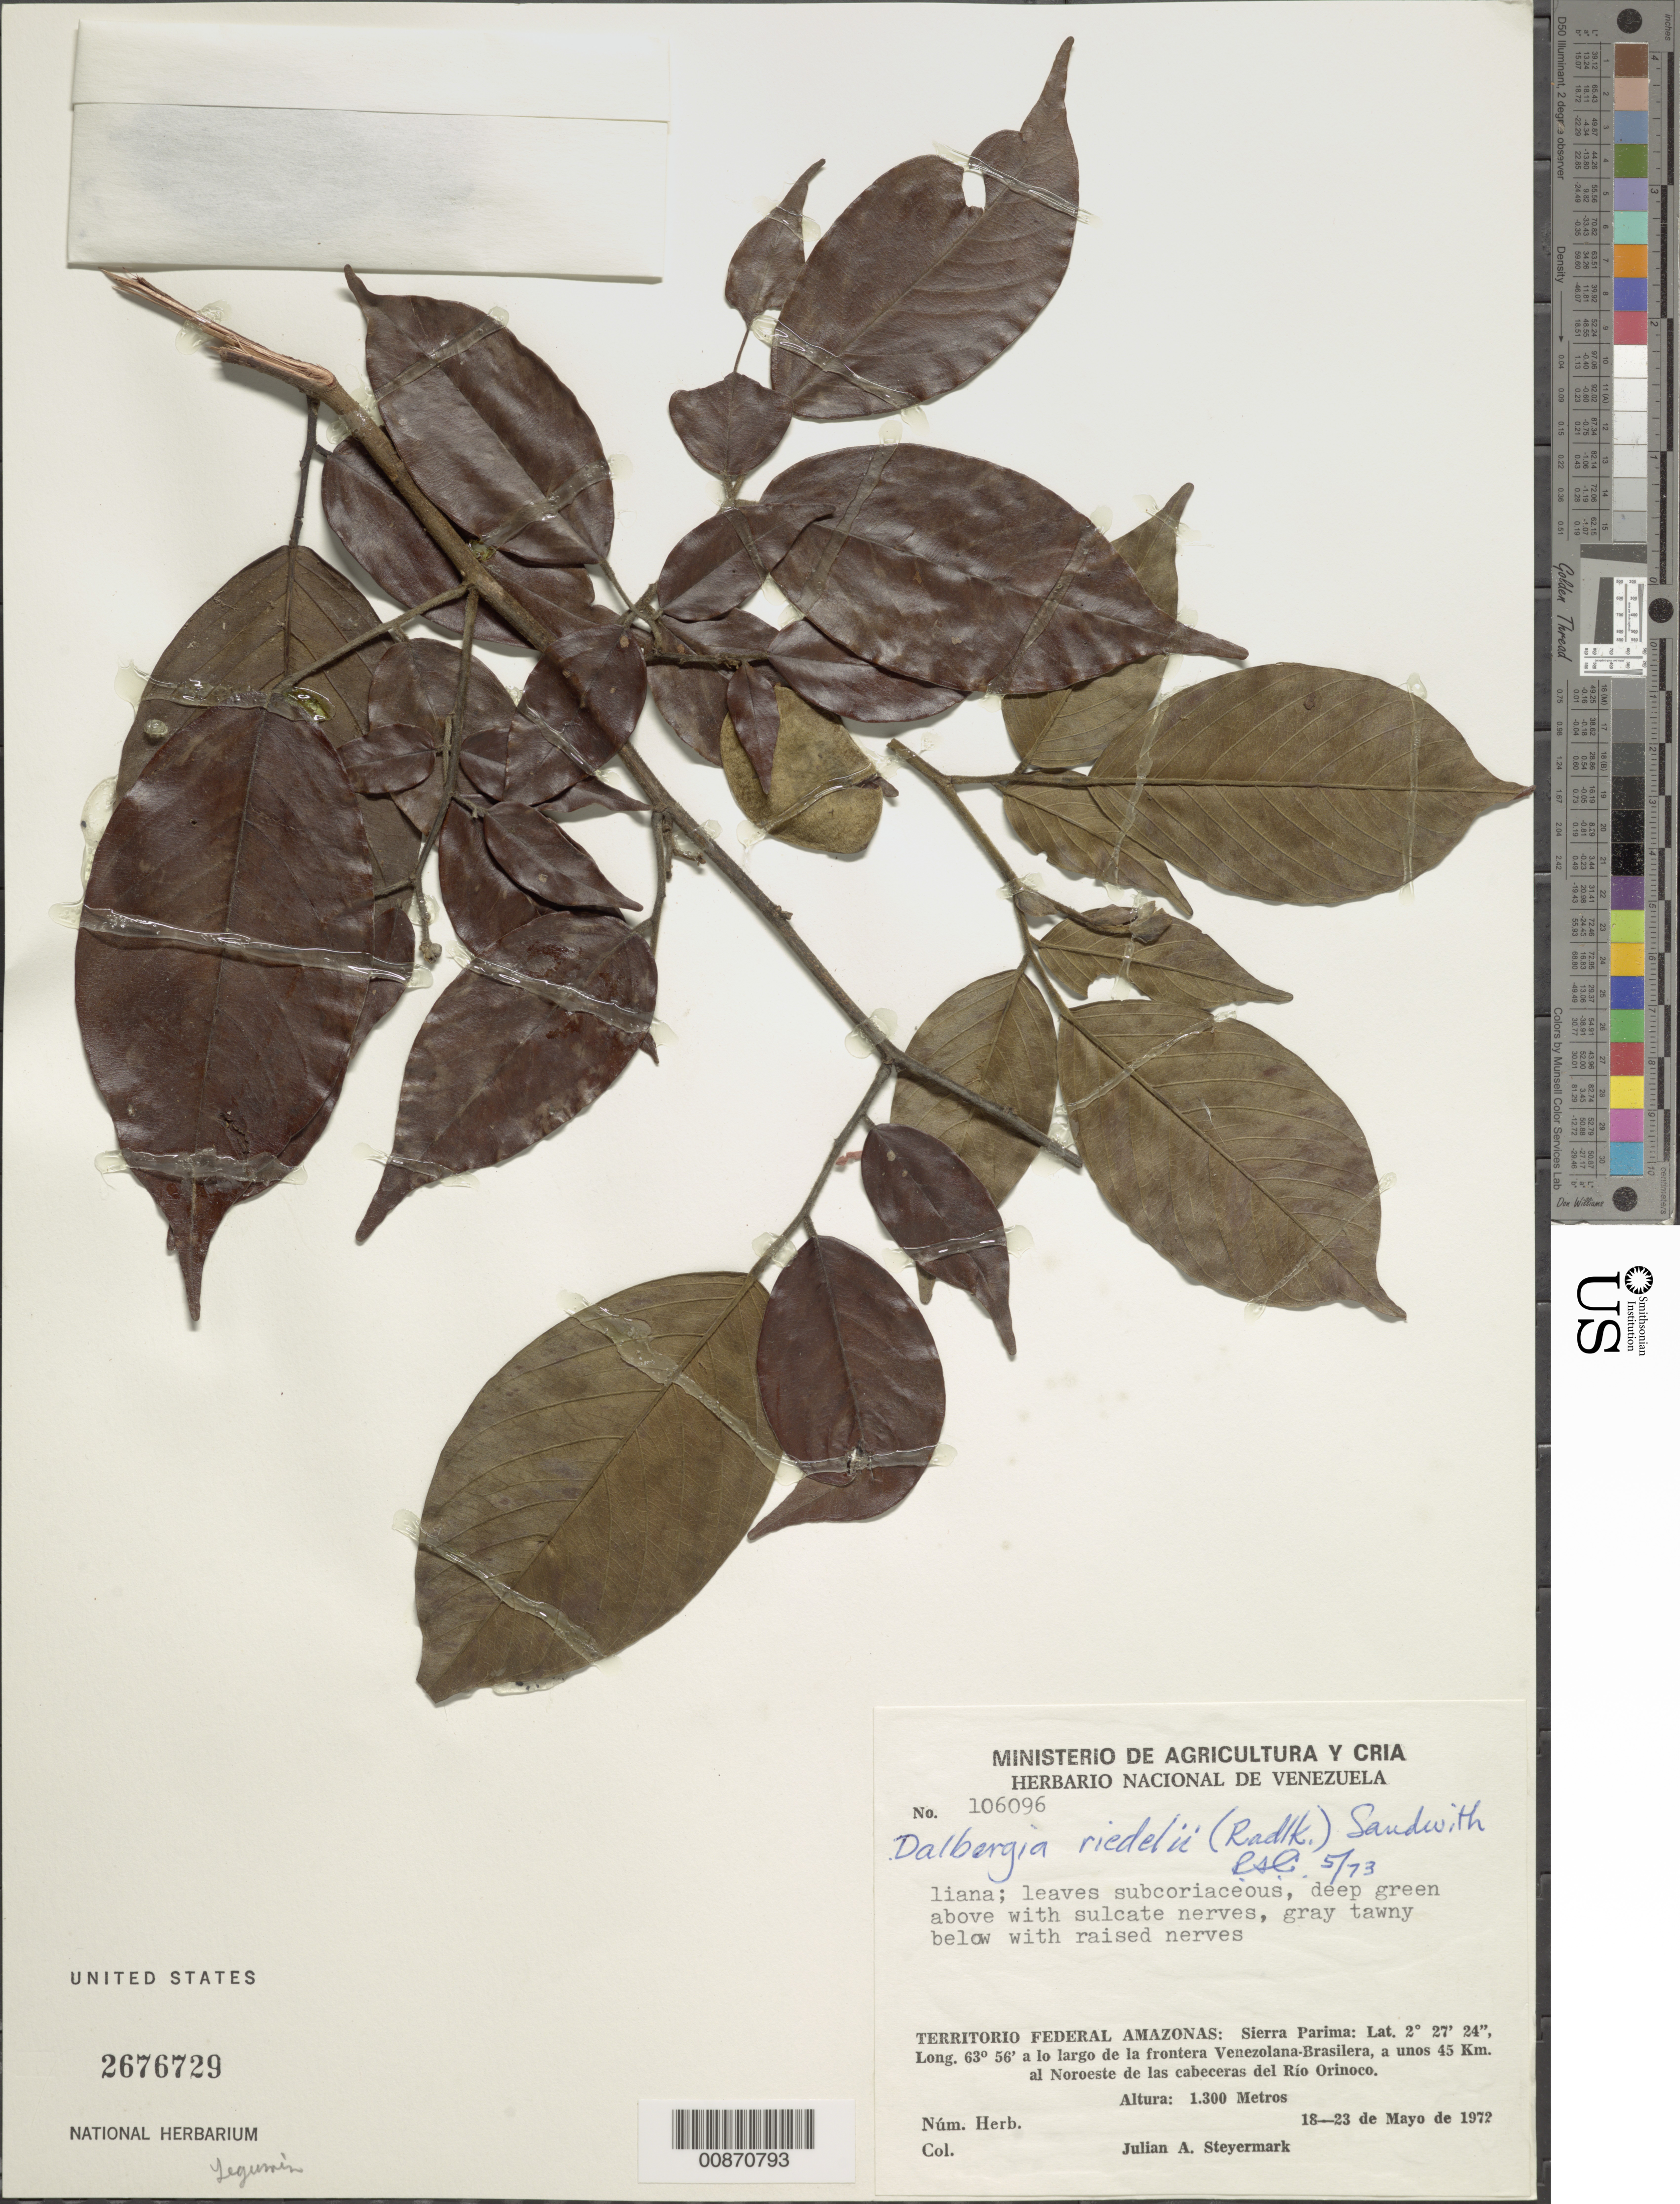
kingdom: Plantae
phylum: Tracheophyta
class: Magnoliopsida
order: Fabales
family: Fabaceae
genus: Dalbergia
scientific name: Dalbergia riedelii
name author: (Benth.) Sandwith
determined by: Cowan, R. S.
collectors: J. Steyermark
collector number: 106096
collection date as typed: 18-May-72 to 23-May-72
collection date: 1972-05-18/1972-05-23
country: Venezuela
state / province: Amazonas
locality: Sierra Parima, la frontera Venezolana-Brasilera, a unos 45 km al noroeste de las cabeceras del Río Orinoco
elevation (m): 1300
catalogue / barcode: US 2676729